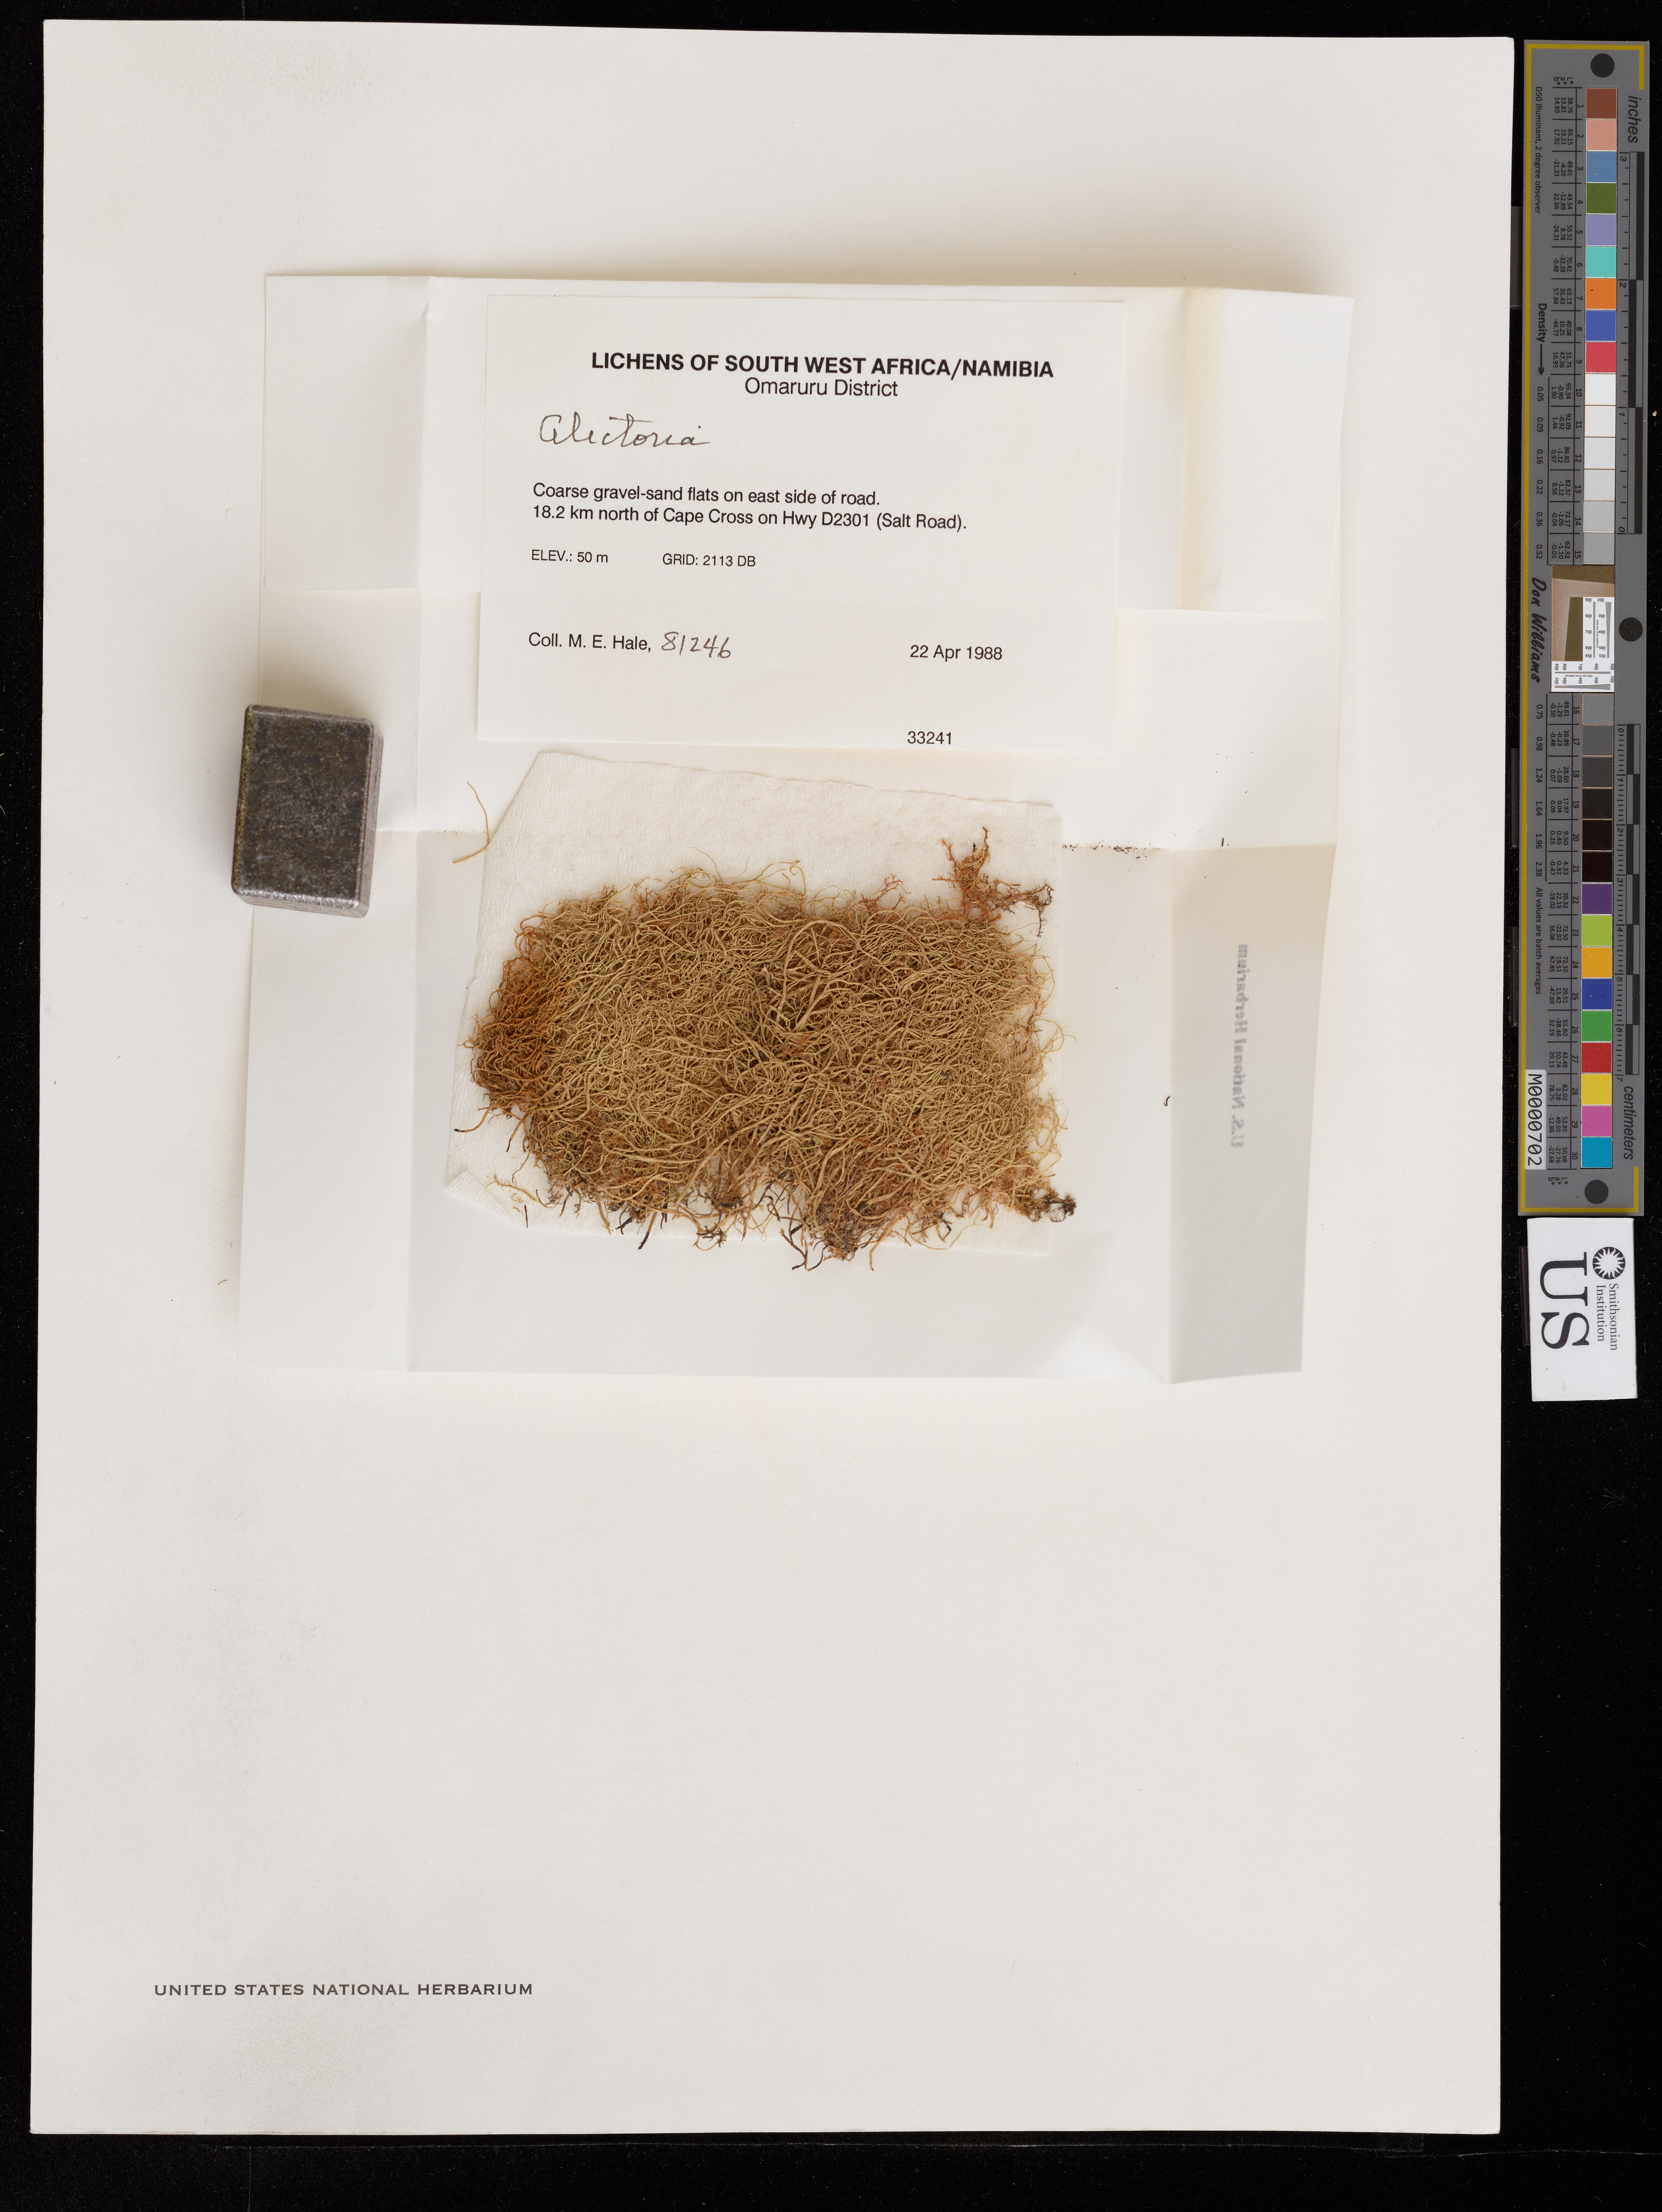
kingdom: Fungi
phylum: Ascomycota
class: Lecanoromycetes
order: Lecanorales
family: Ramalinaceae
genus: Ramalina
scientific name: Ramalina angulosa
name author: Laurer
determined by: Medeiros, Ian D., Peter Buck Postdoctoral Fellow (US), Smithsonian Institution - National Museum of Natural History (UNITED STATES)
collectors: M. Hale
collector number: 81246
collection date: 1988-04-22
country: Namibia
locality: South West Africa. Omaruru District. On east side of road. 18.2 km north of Cape Cross on Hwy D2301 (Salt Road). Grid: 2113 DB.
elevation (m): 50